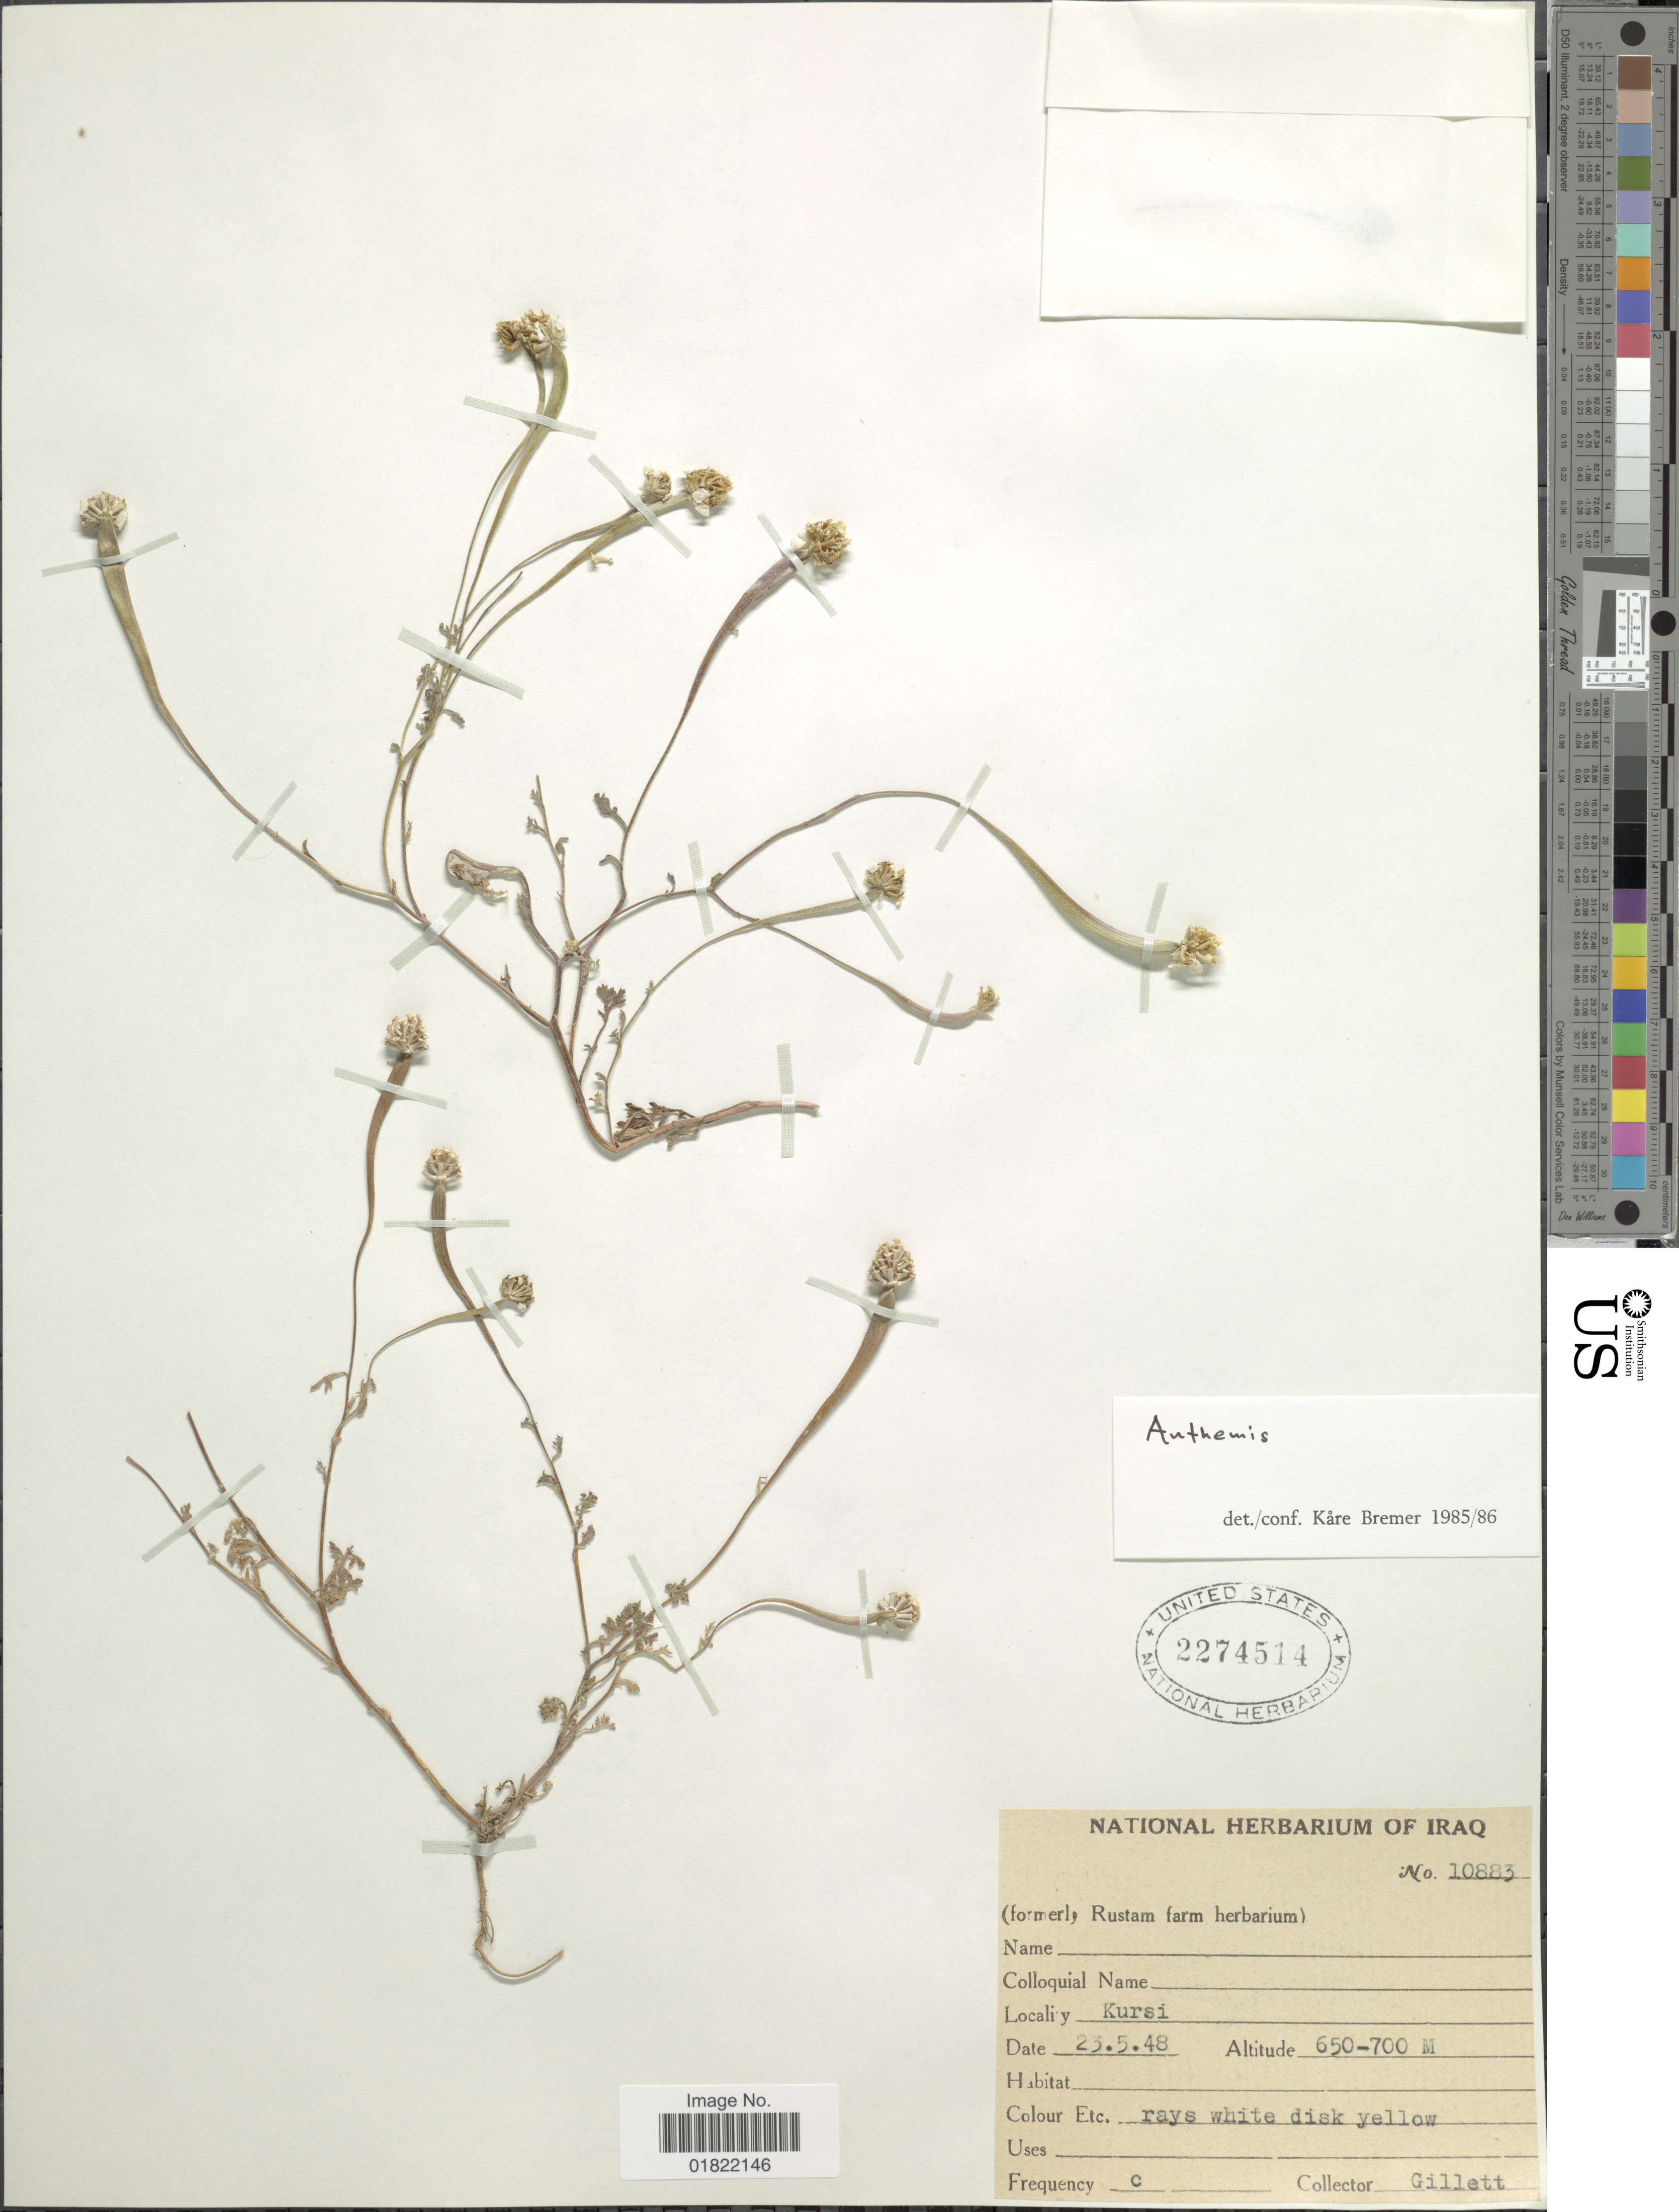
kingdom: Plantae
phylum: Tracheophyta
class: Magnoliopsida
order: Asterales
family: Asteraceae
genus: Anthemis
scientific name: Anthemis sp.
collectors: Gillett, --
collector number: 10883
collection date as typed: Transcribed d/m/y: 23/5/48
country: Iraq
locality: Kursi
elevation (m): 650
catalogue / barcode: US 2274514